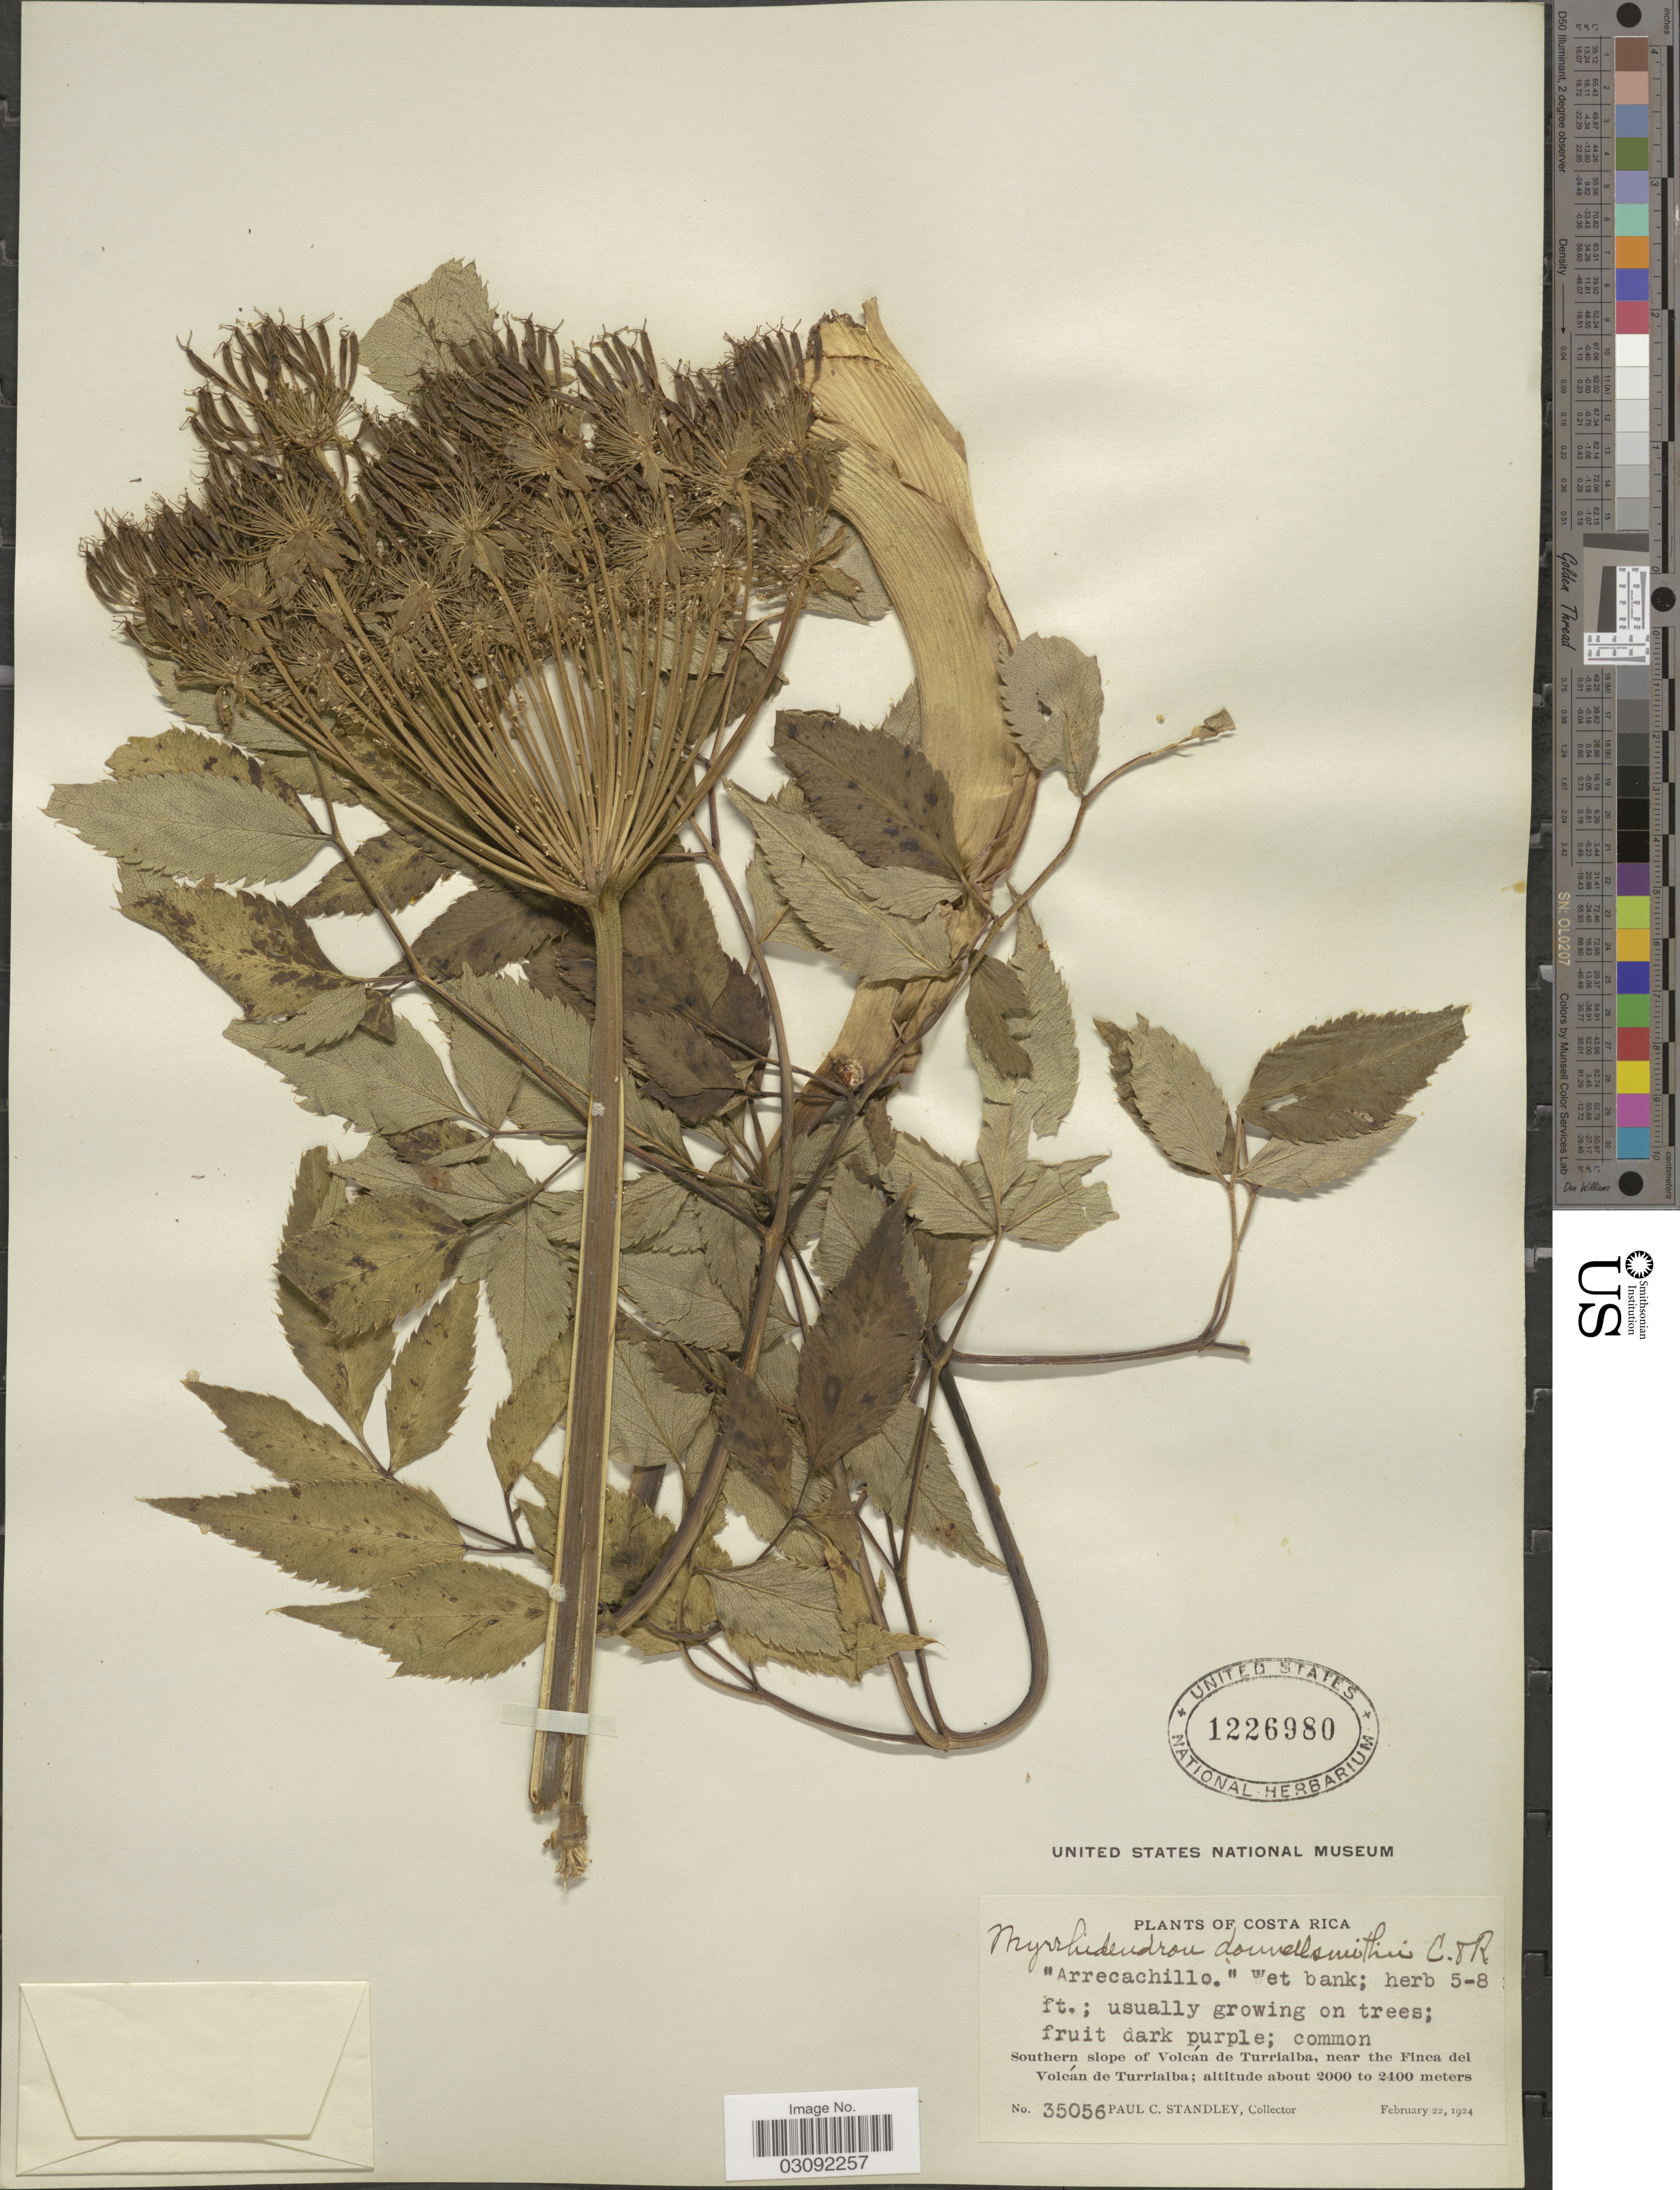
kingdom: Plantae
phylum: Tracheophyta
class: Magnoliopsida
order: Apiales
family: Apiaceae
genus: Myrrhidendron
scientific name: Myrrhidendron donnellsmithii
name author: J.M. Coult. & Rose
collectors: P. C. Standley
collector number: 35056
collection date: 1924-02-22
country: Costa Rica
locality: Southern slope of Volcán de Turrialba, near the Finca del Volcán de Turrialba.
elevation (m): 2000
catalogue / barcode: US 1226980